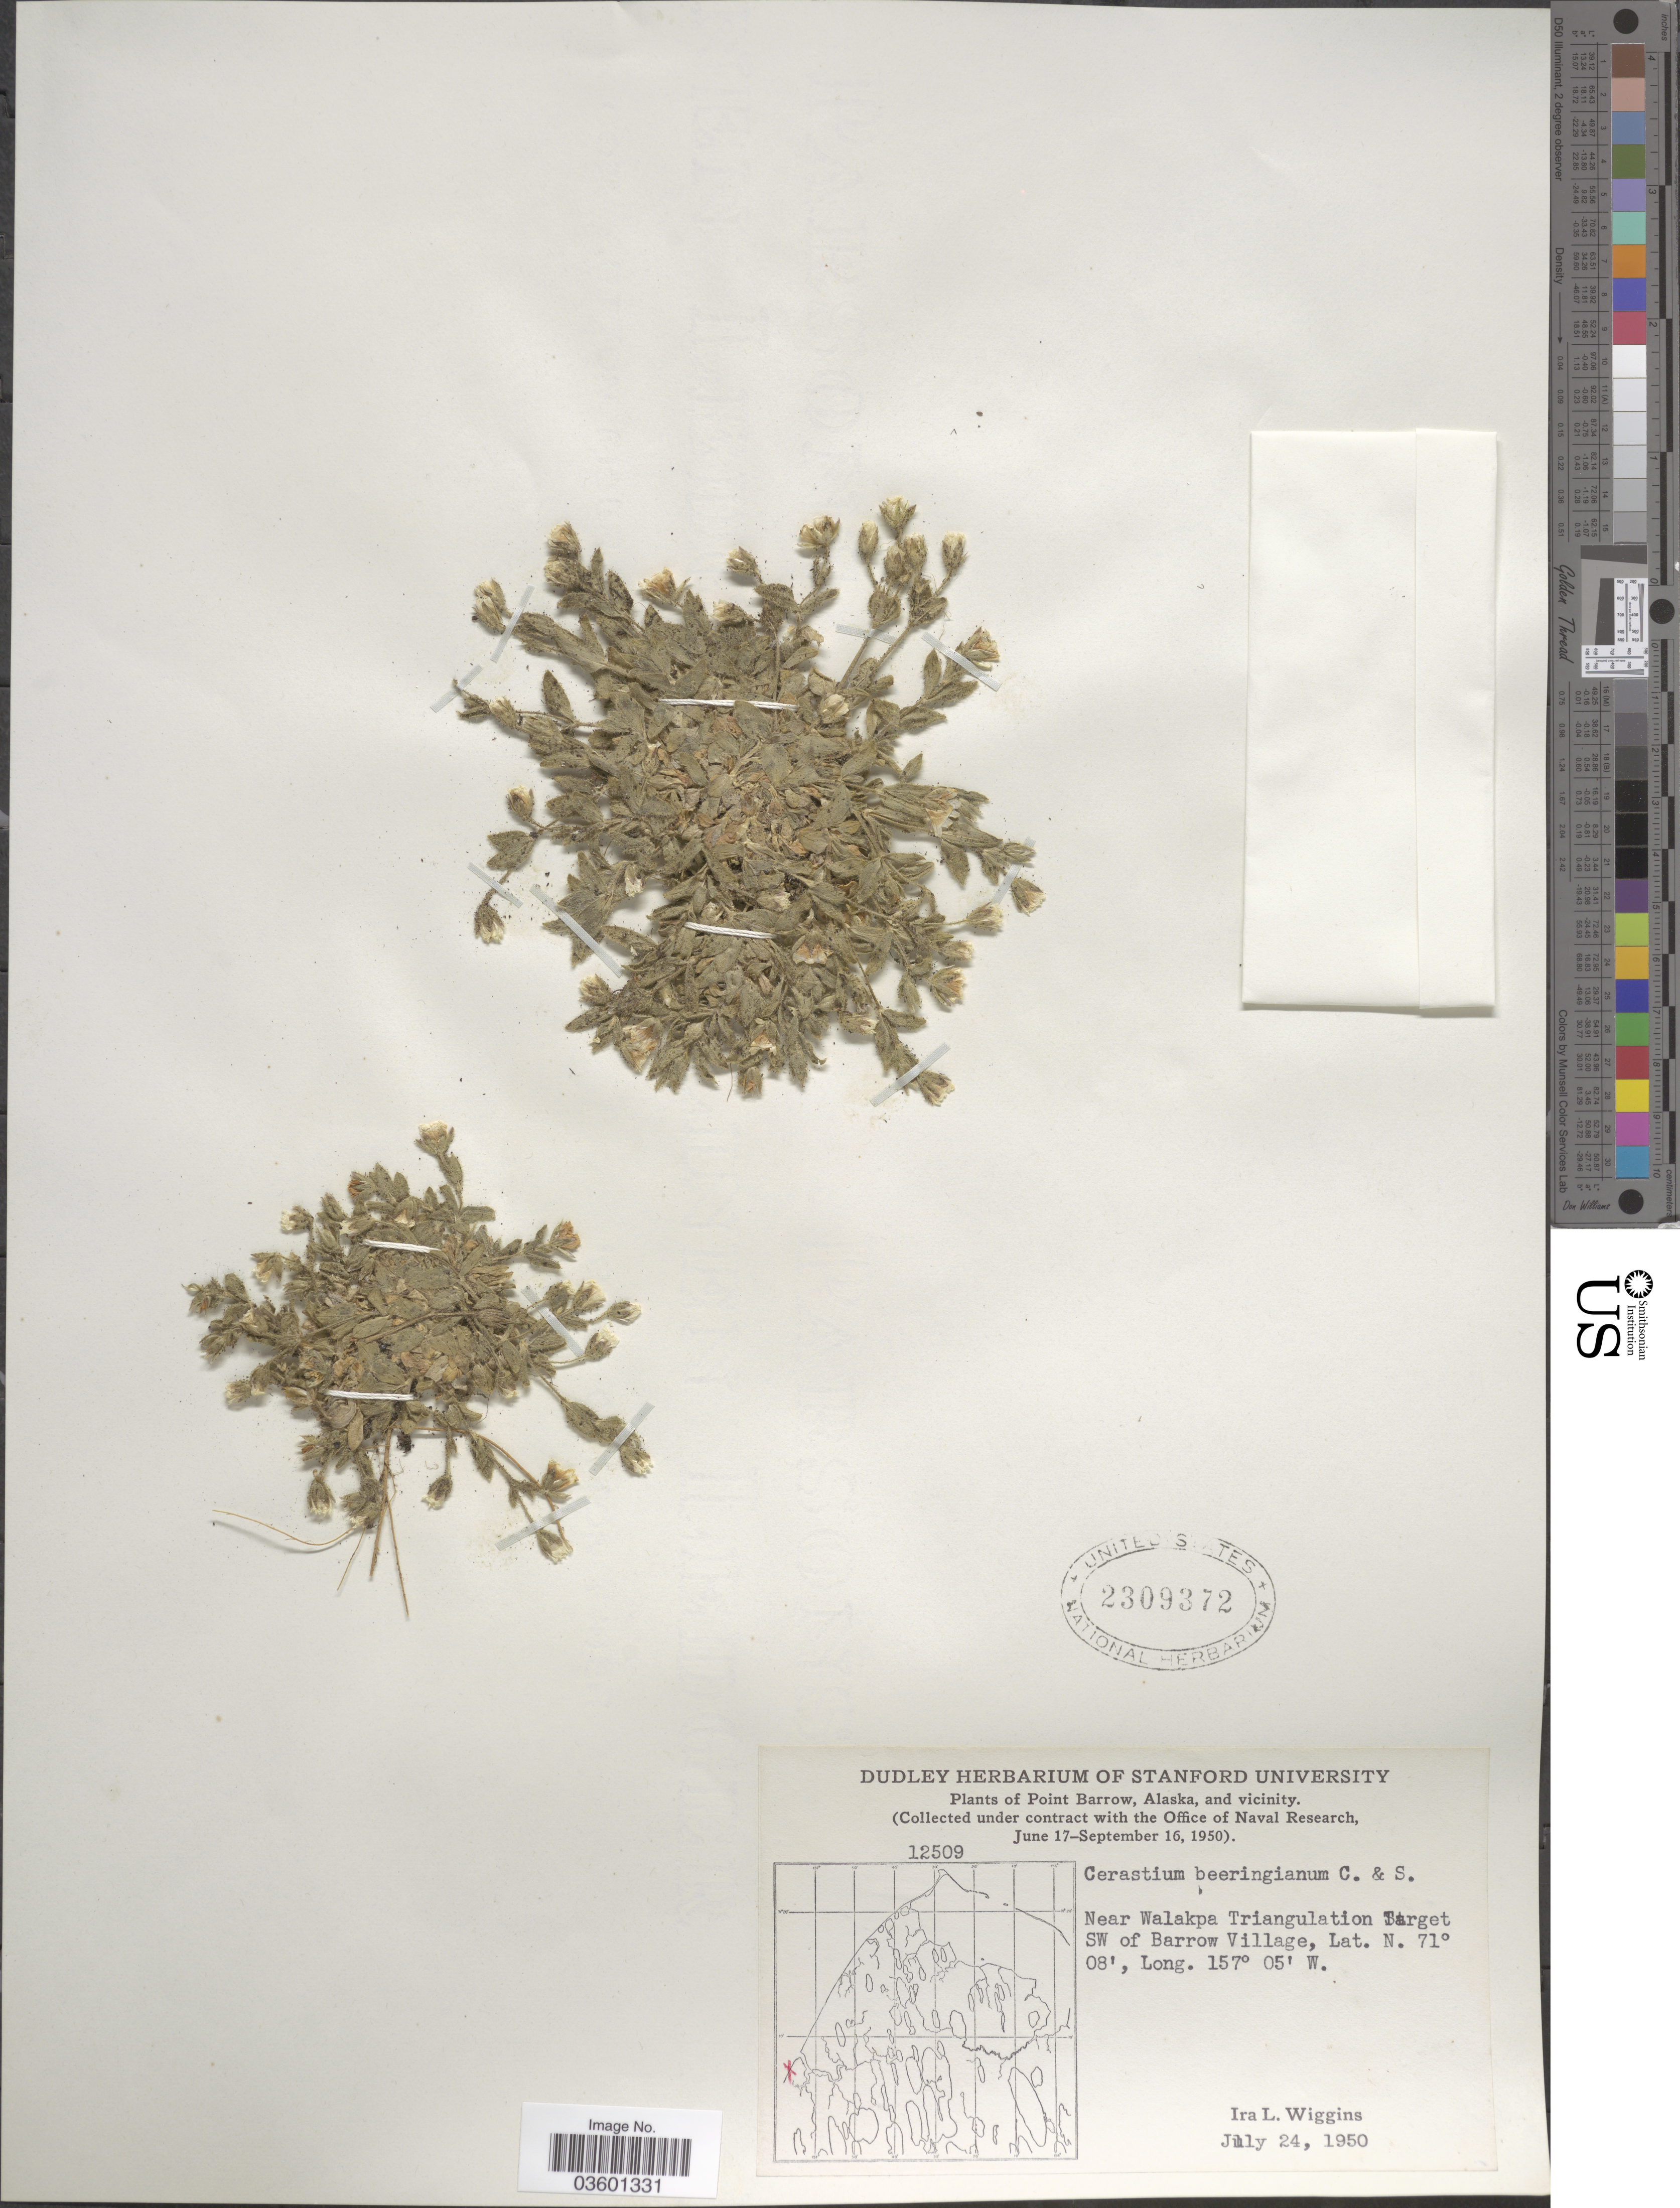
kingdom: Plantae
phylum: Tracheophyta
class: Magnoliopsida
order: Caryophyllales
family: Caryophyllaceae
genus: Cerastium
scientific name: Cerastium beeringianum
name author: Cham. & Schltdl.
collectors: I. L. Wiggins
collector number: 12509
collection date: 1950-07-24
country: United States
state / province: Alaska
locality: Point Barrow, Alaska, and vicinity. Near Walakpa Traingulation Target SW of Barrow Village.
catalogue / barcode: US 2309372